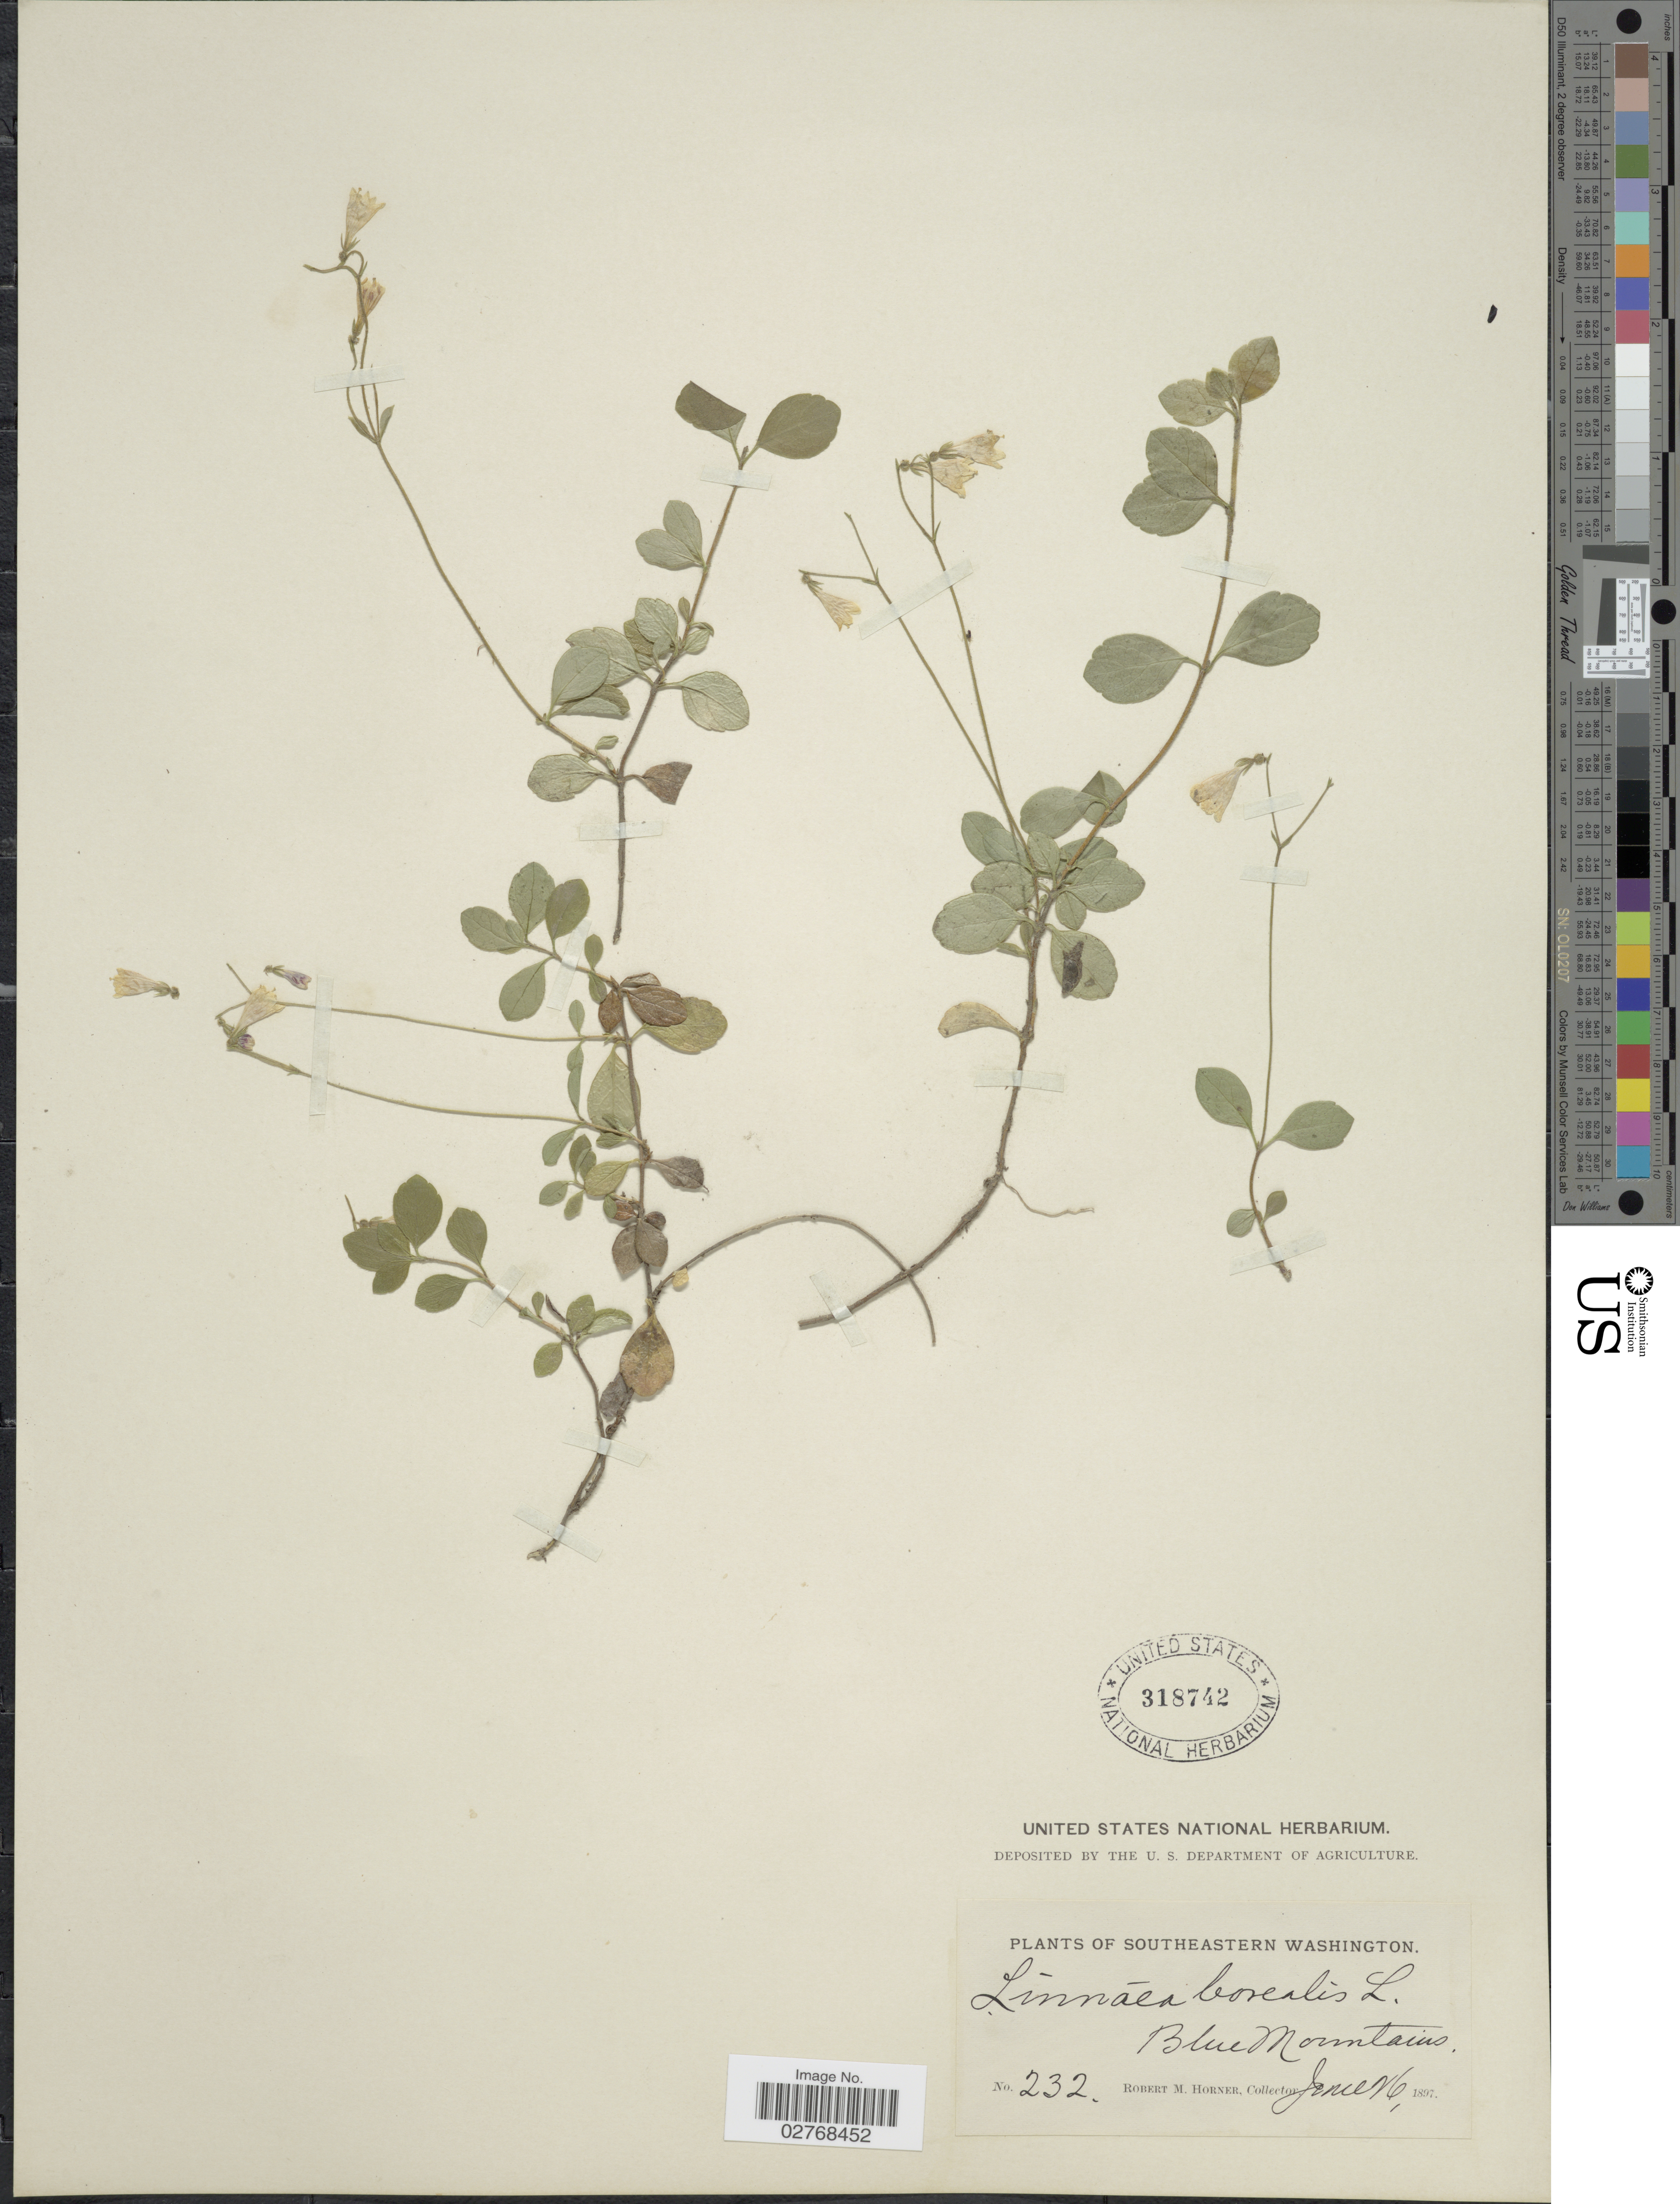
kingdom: Plantae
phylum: Tracheophyta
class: Magnoliopsida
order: Dipsacales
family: Caprifoliaceae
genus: Linnaea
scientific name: Linnaea borealis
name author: L.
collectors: R. Horner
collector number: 232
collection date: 1897-06-26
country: United States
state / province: Washington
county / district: Clallam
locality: Southeastern Washington. Blue Mountains.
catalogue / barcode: US 318742